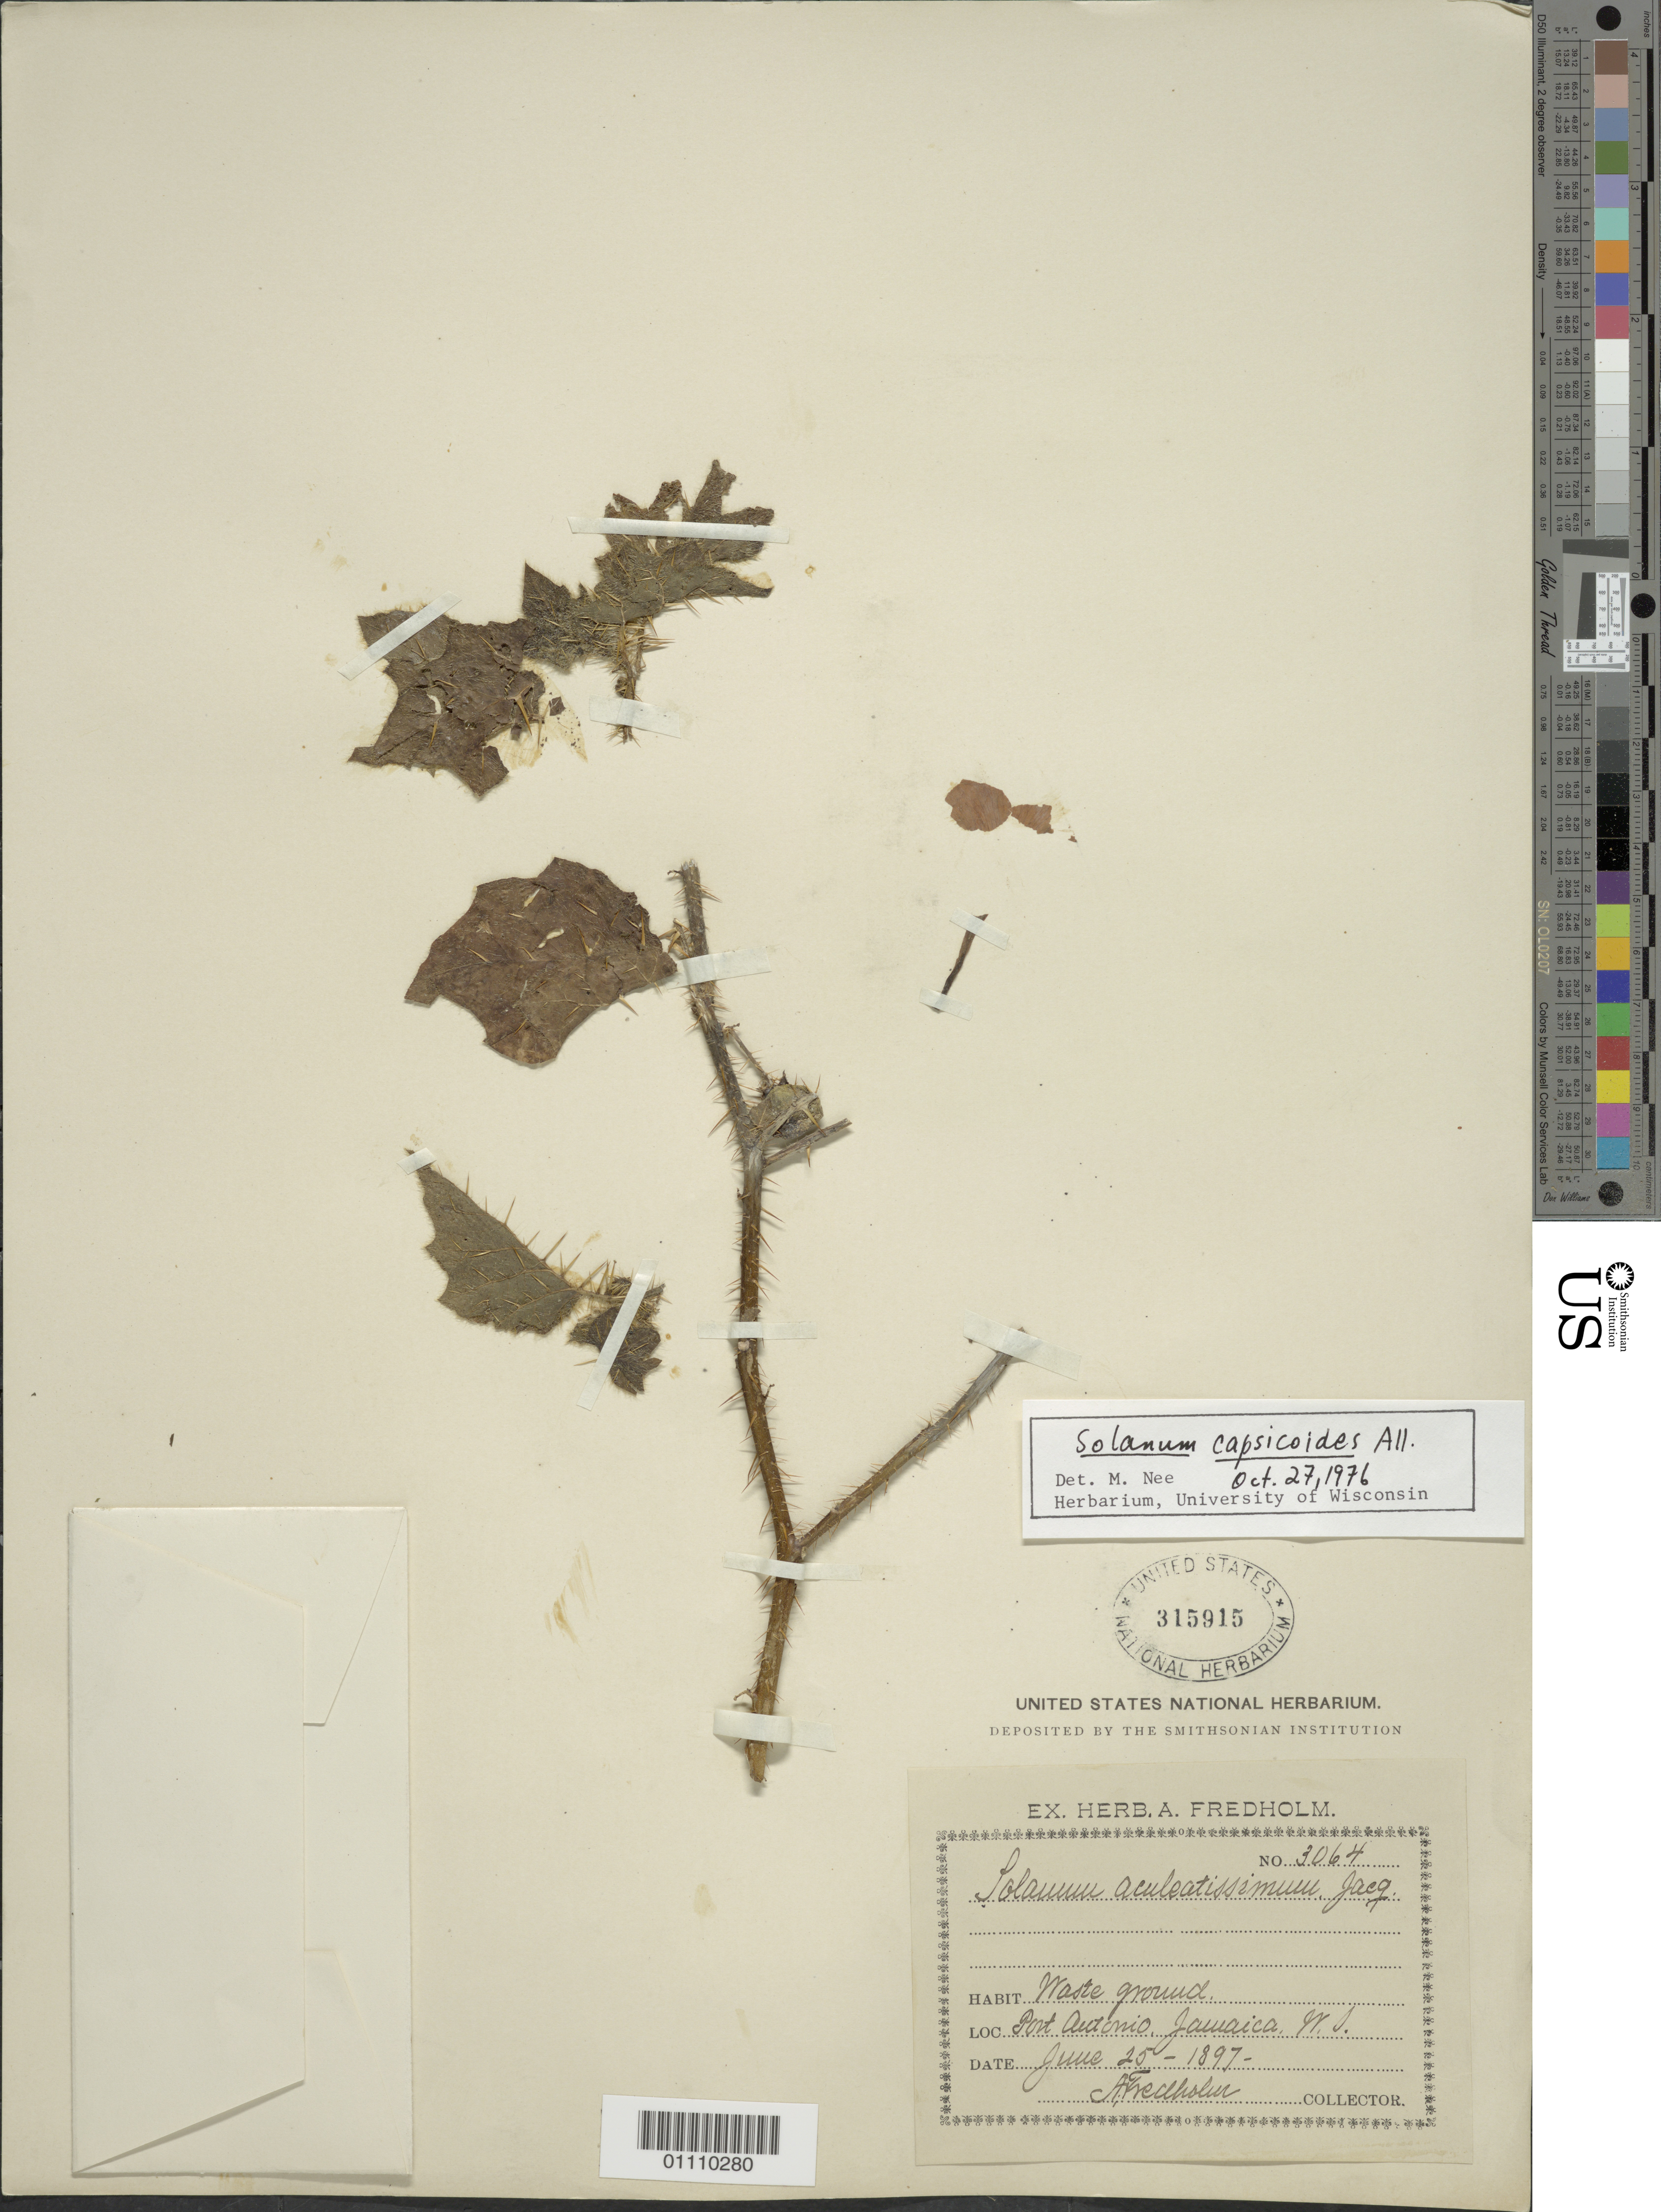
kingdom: Plantae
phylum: Tracheophyta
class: Magnoliopsida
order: Solanales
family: Solanaceae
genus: Solanum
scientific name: Solanum capsicoides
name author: All.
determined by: Nee, Michael H.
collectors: A. Fredholm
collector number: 3064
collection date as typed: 25 Jun 1897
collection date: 1897-06-25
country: Jamaica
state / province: Portland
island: Jamaica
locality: Port Antonio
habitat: Waste ground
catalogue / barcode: US 315915